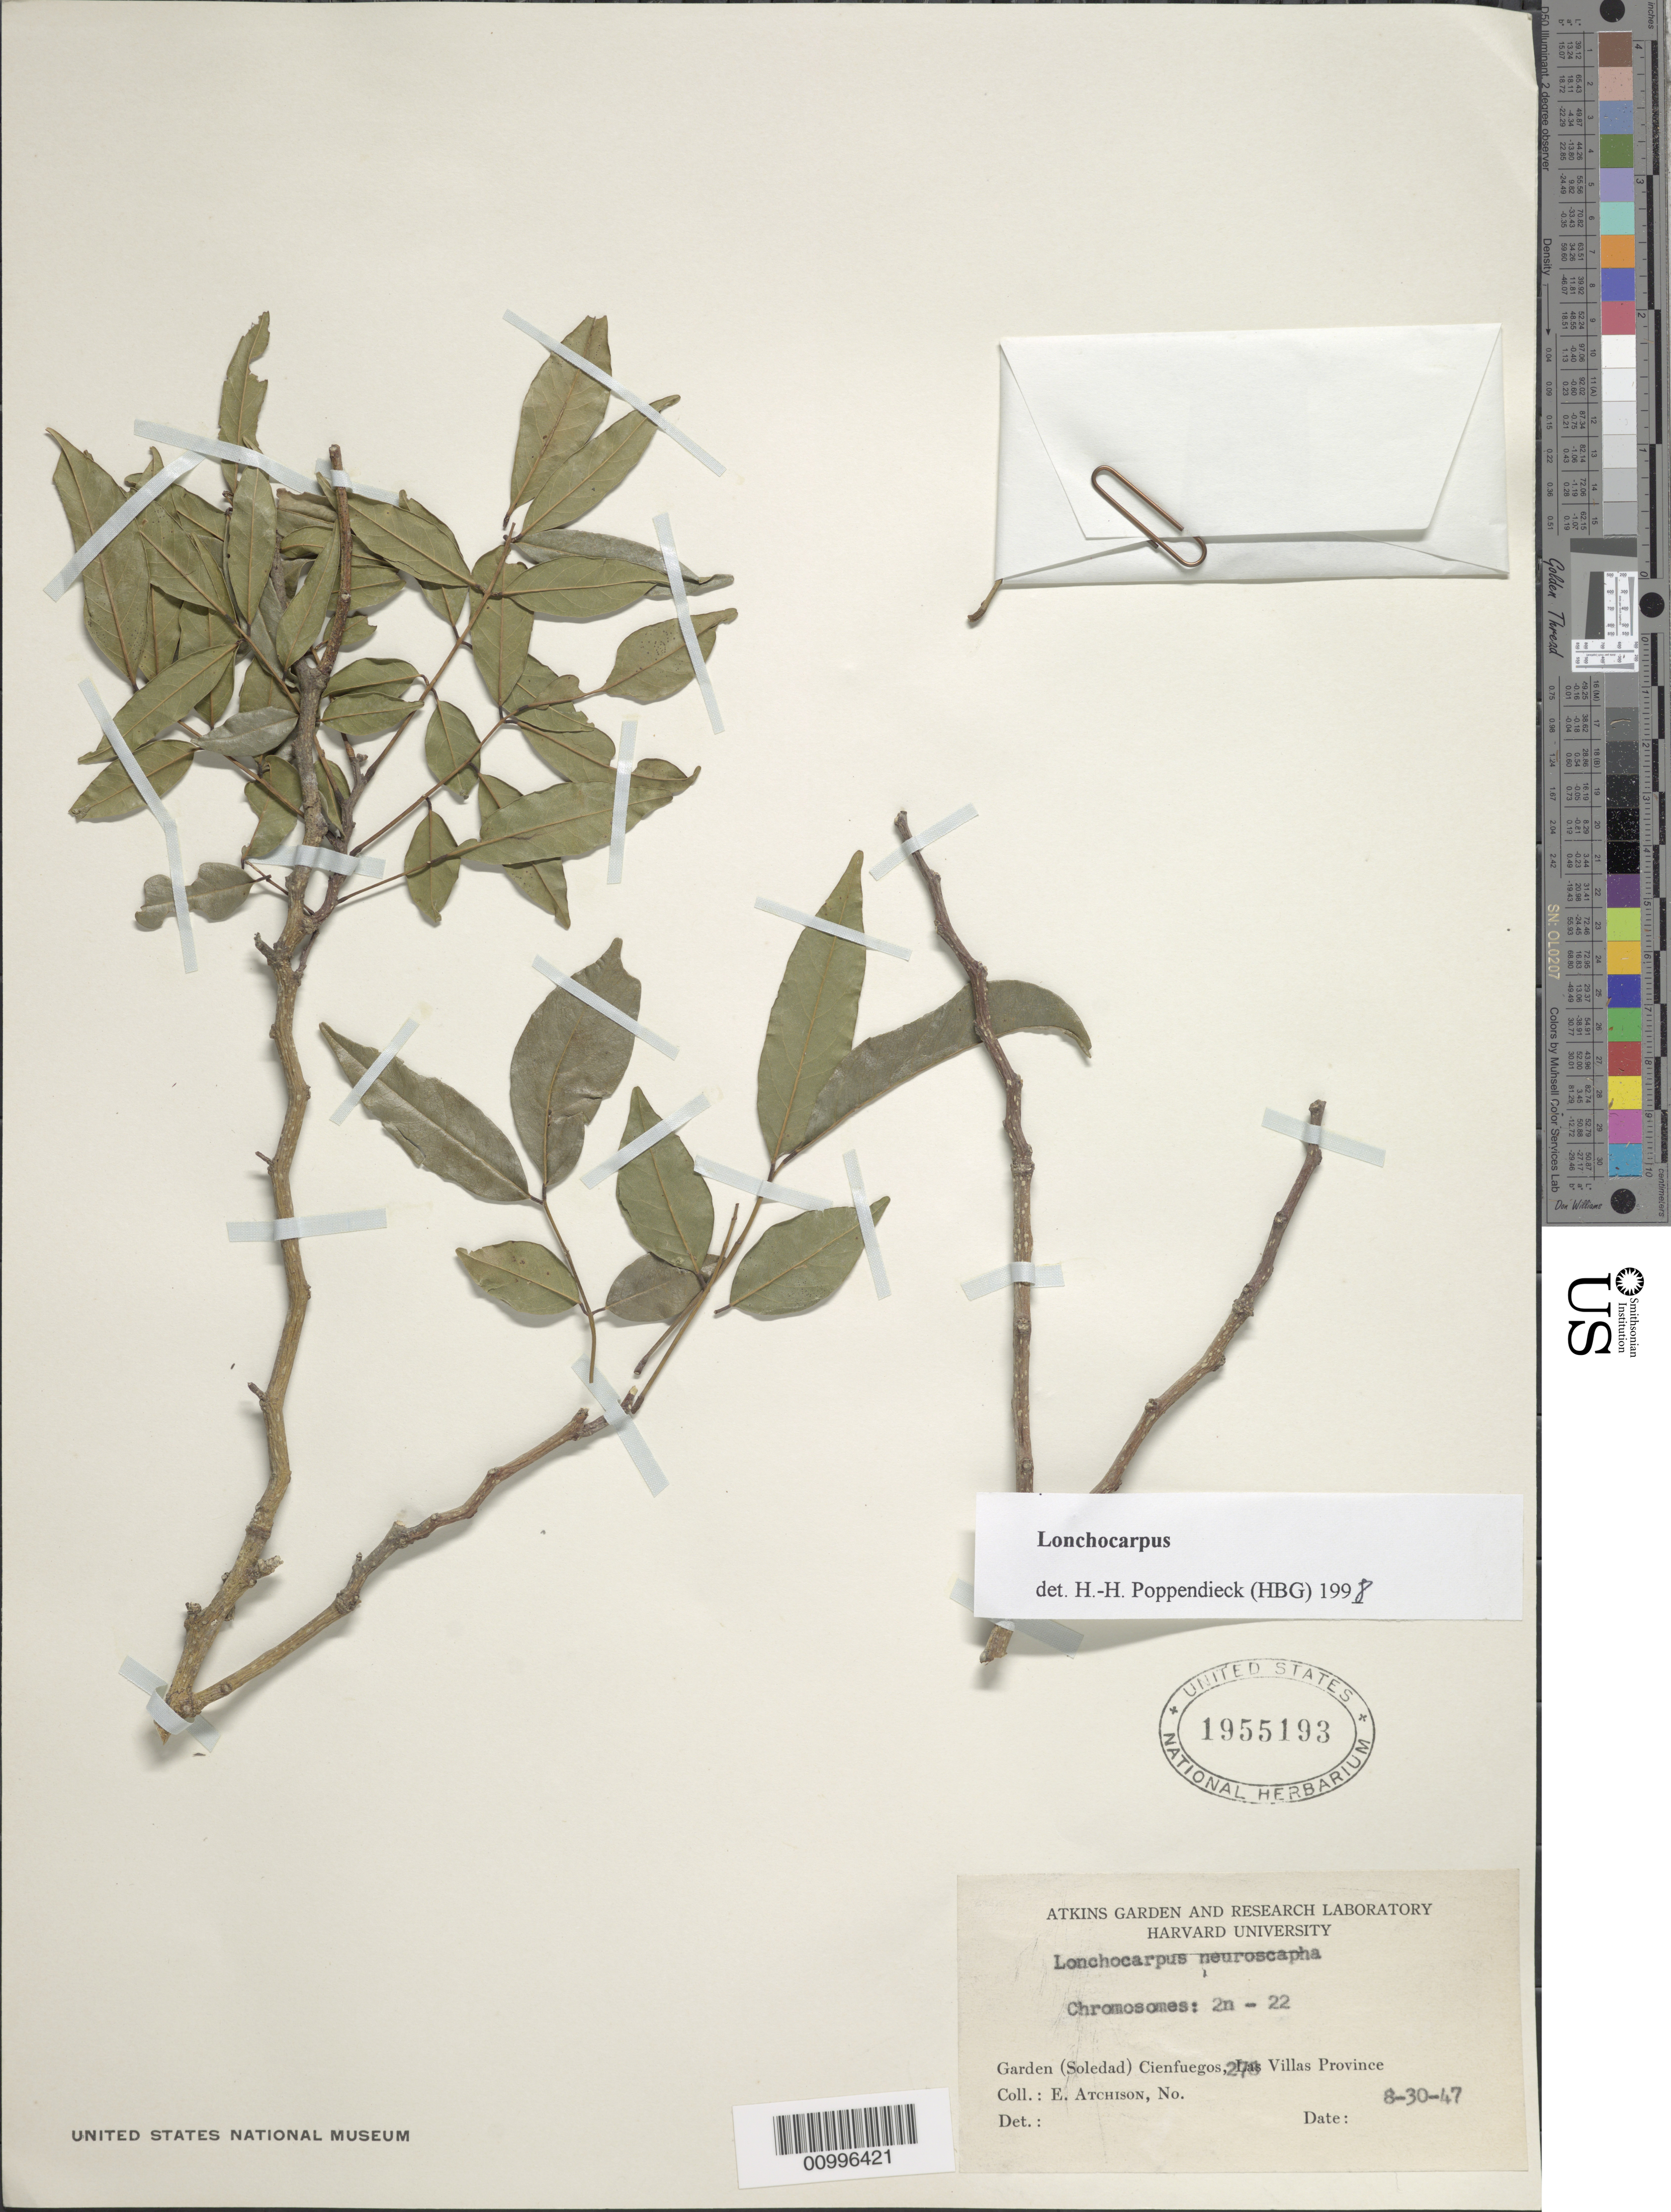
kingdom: Plantae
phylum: Tracheophyta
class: Magnoliopsida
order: Fabales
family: Fabaceae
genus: Lonchocarpus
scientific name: Lonchocarpus sp.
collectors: E. Atchison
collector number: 275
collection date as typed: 30 Aug 1947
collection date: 1947-08-30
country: Cuba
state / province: Cienfuegos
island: Cuba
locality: Lonchocarpus ?neuroscapha?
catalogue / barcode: US 1955193